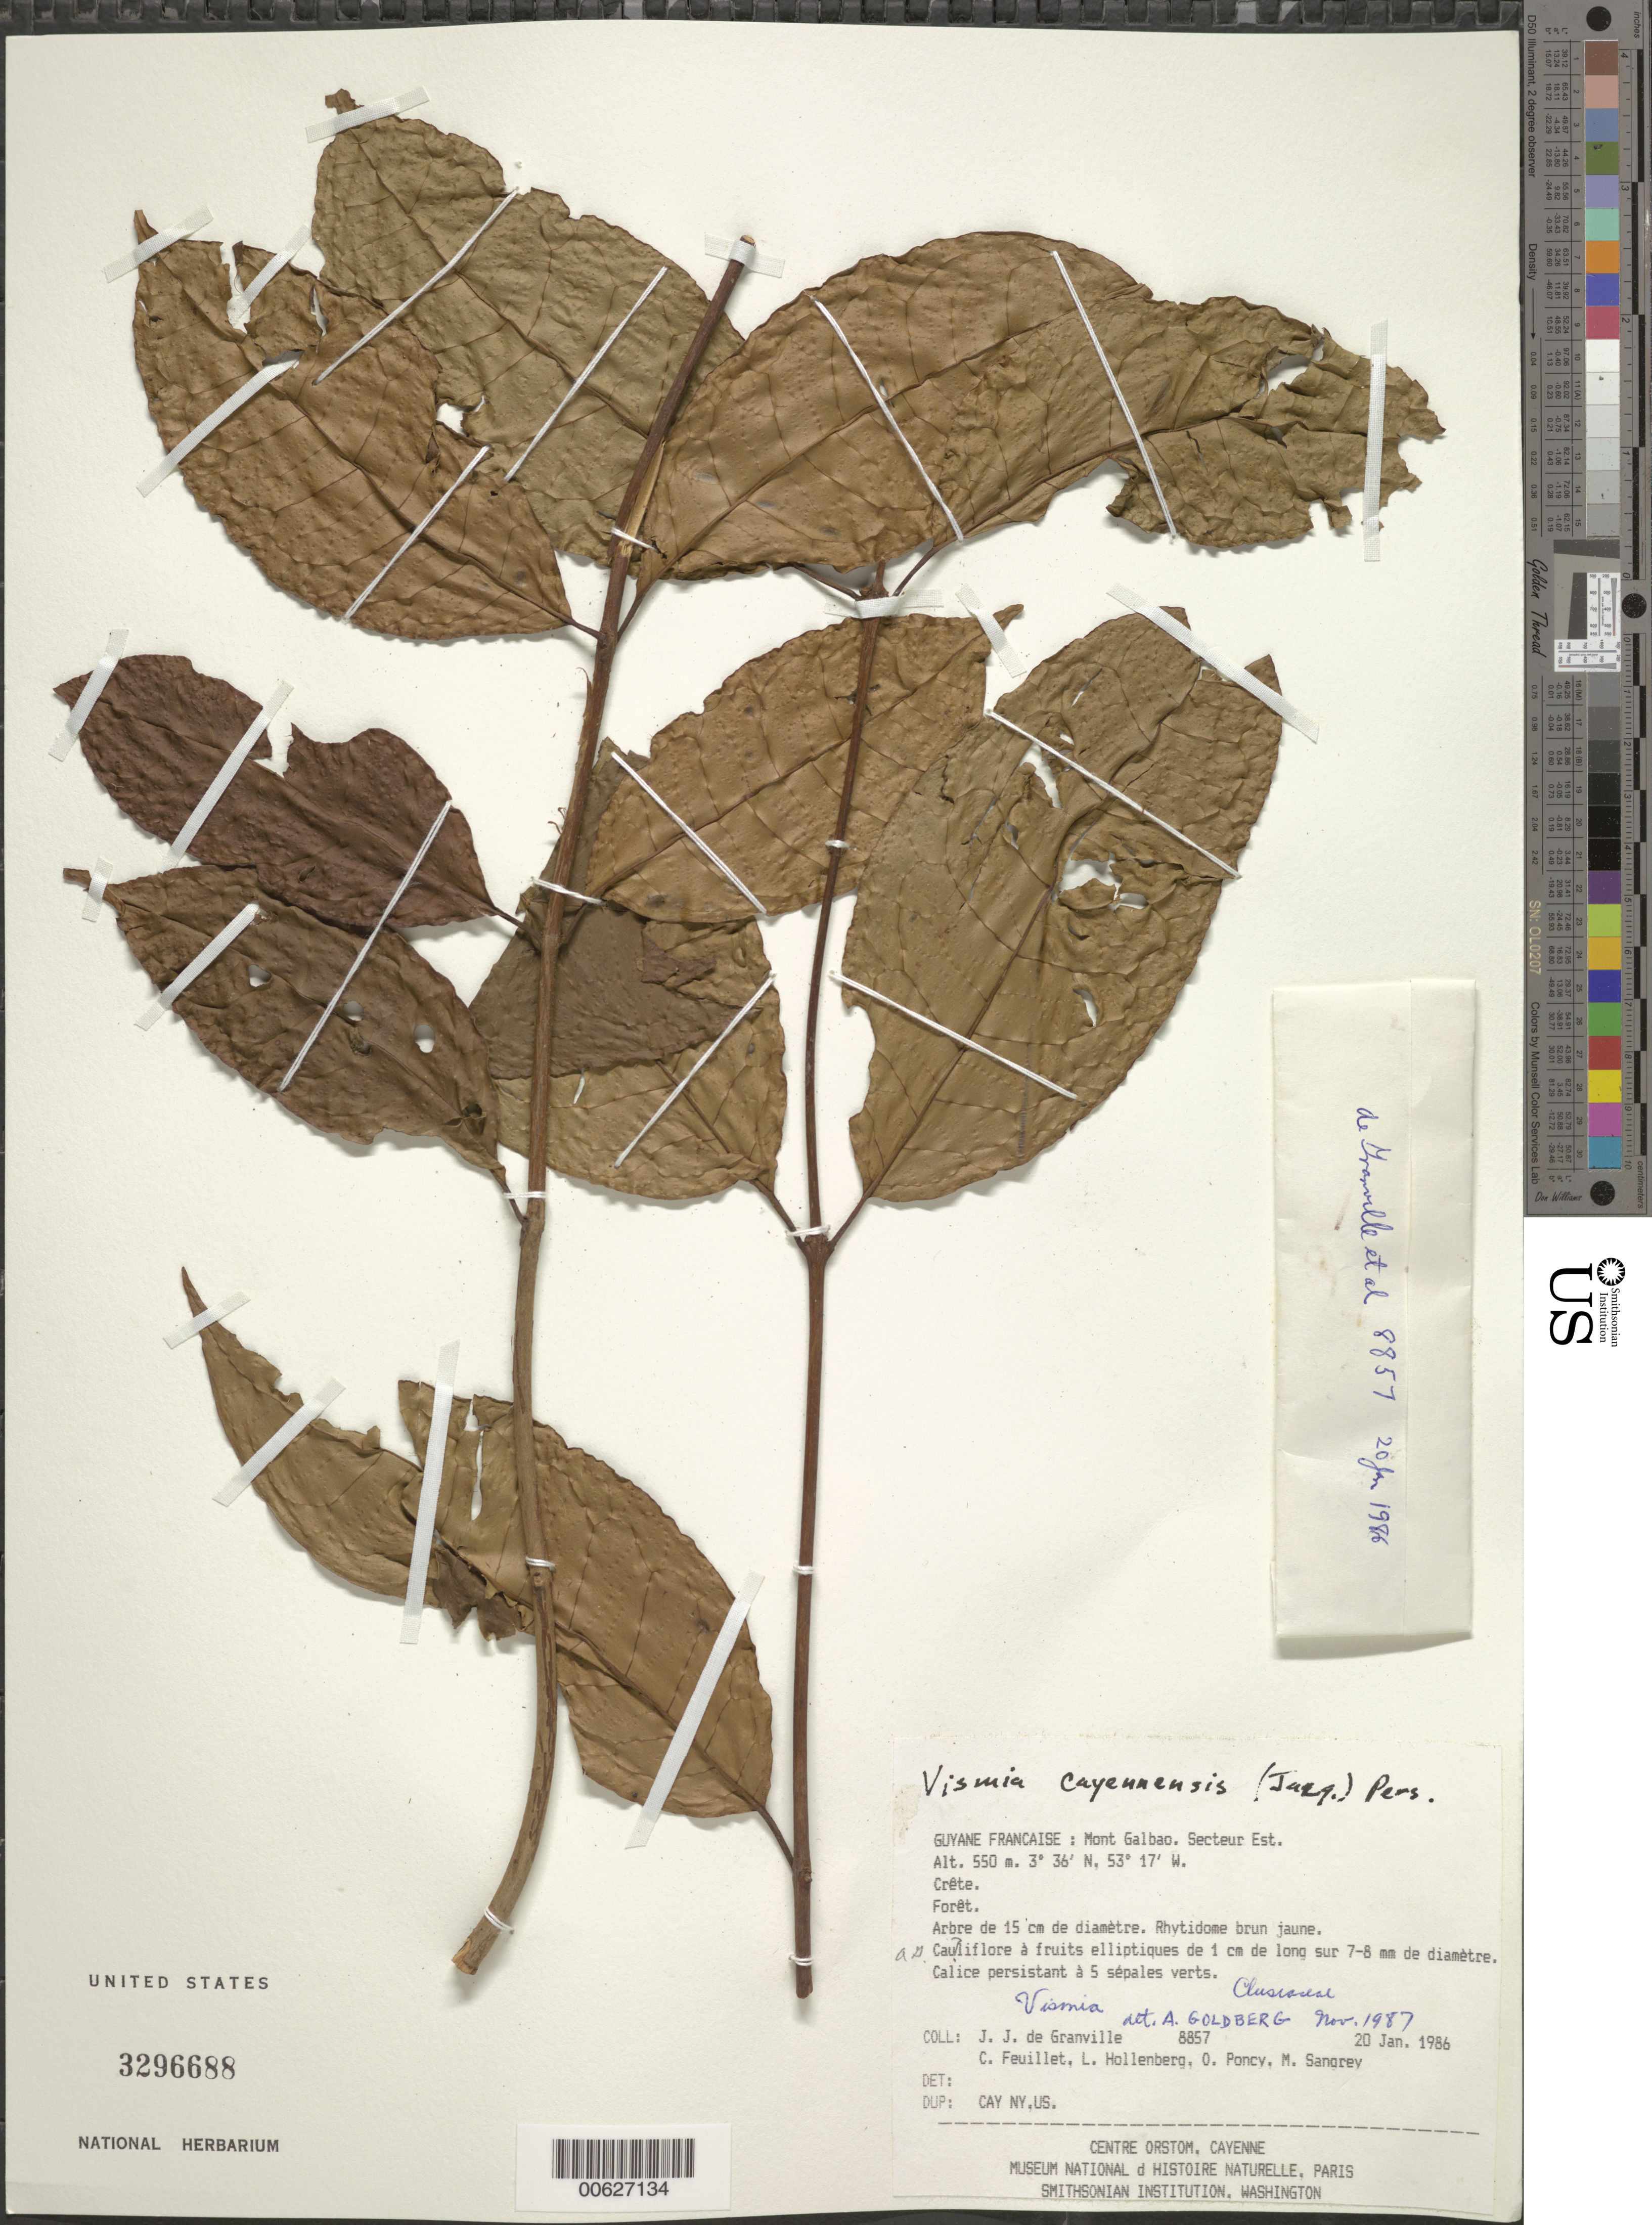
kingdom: Plantae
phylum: Tracheophyta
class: Magnoliopsida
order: Malpighiales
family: Hypericaceae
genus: Vismia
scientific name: Vismia cayennensis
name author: (Jacq.) Pers.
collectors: J.-J. de Granville, C. Feuillet, L. Hollenberg, O. Poncy & M. S. Sangrey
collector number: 8857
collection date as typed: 20-Jan-86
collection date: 1986-01-20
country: French Guiana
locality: Mont Galbao. Secteur Est. Crête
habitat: Forêt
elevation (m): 550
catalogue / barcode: US 3296688